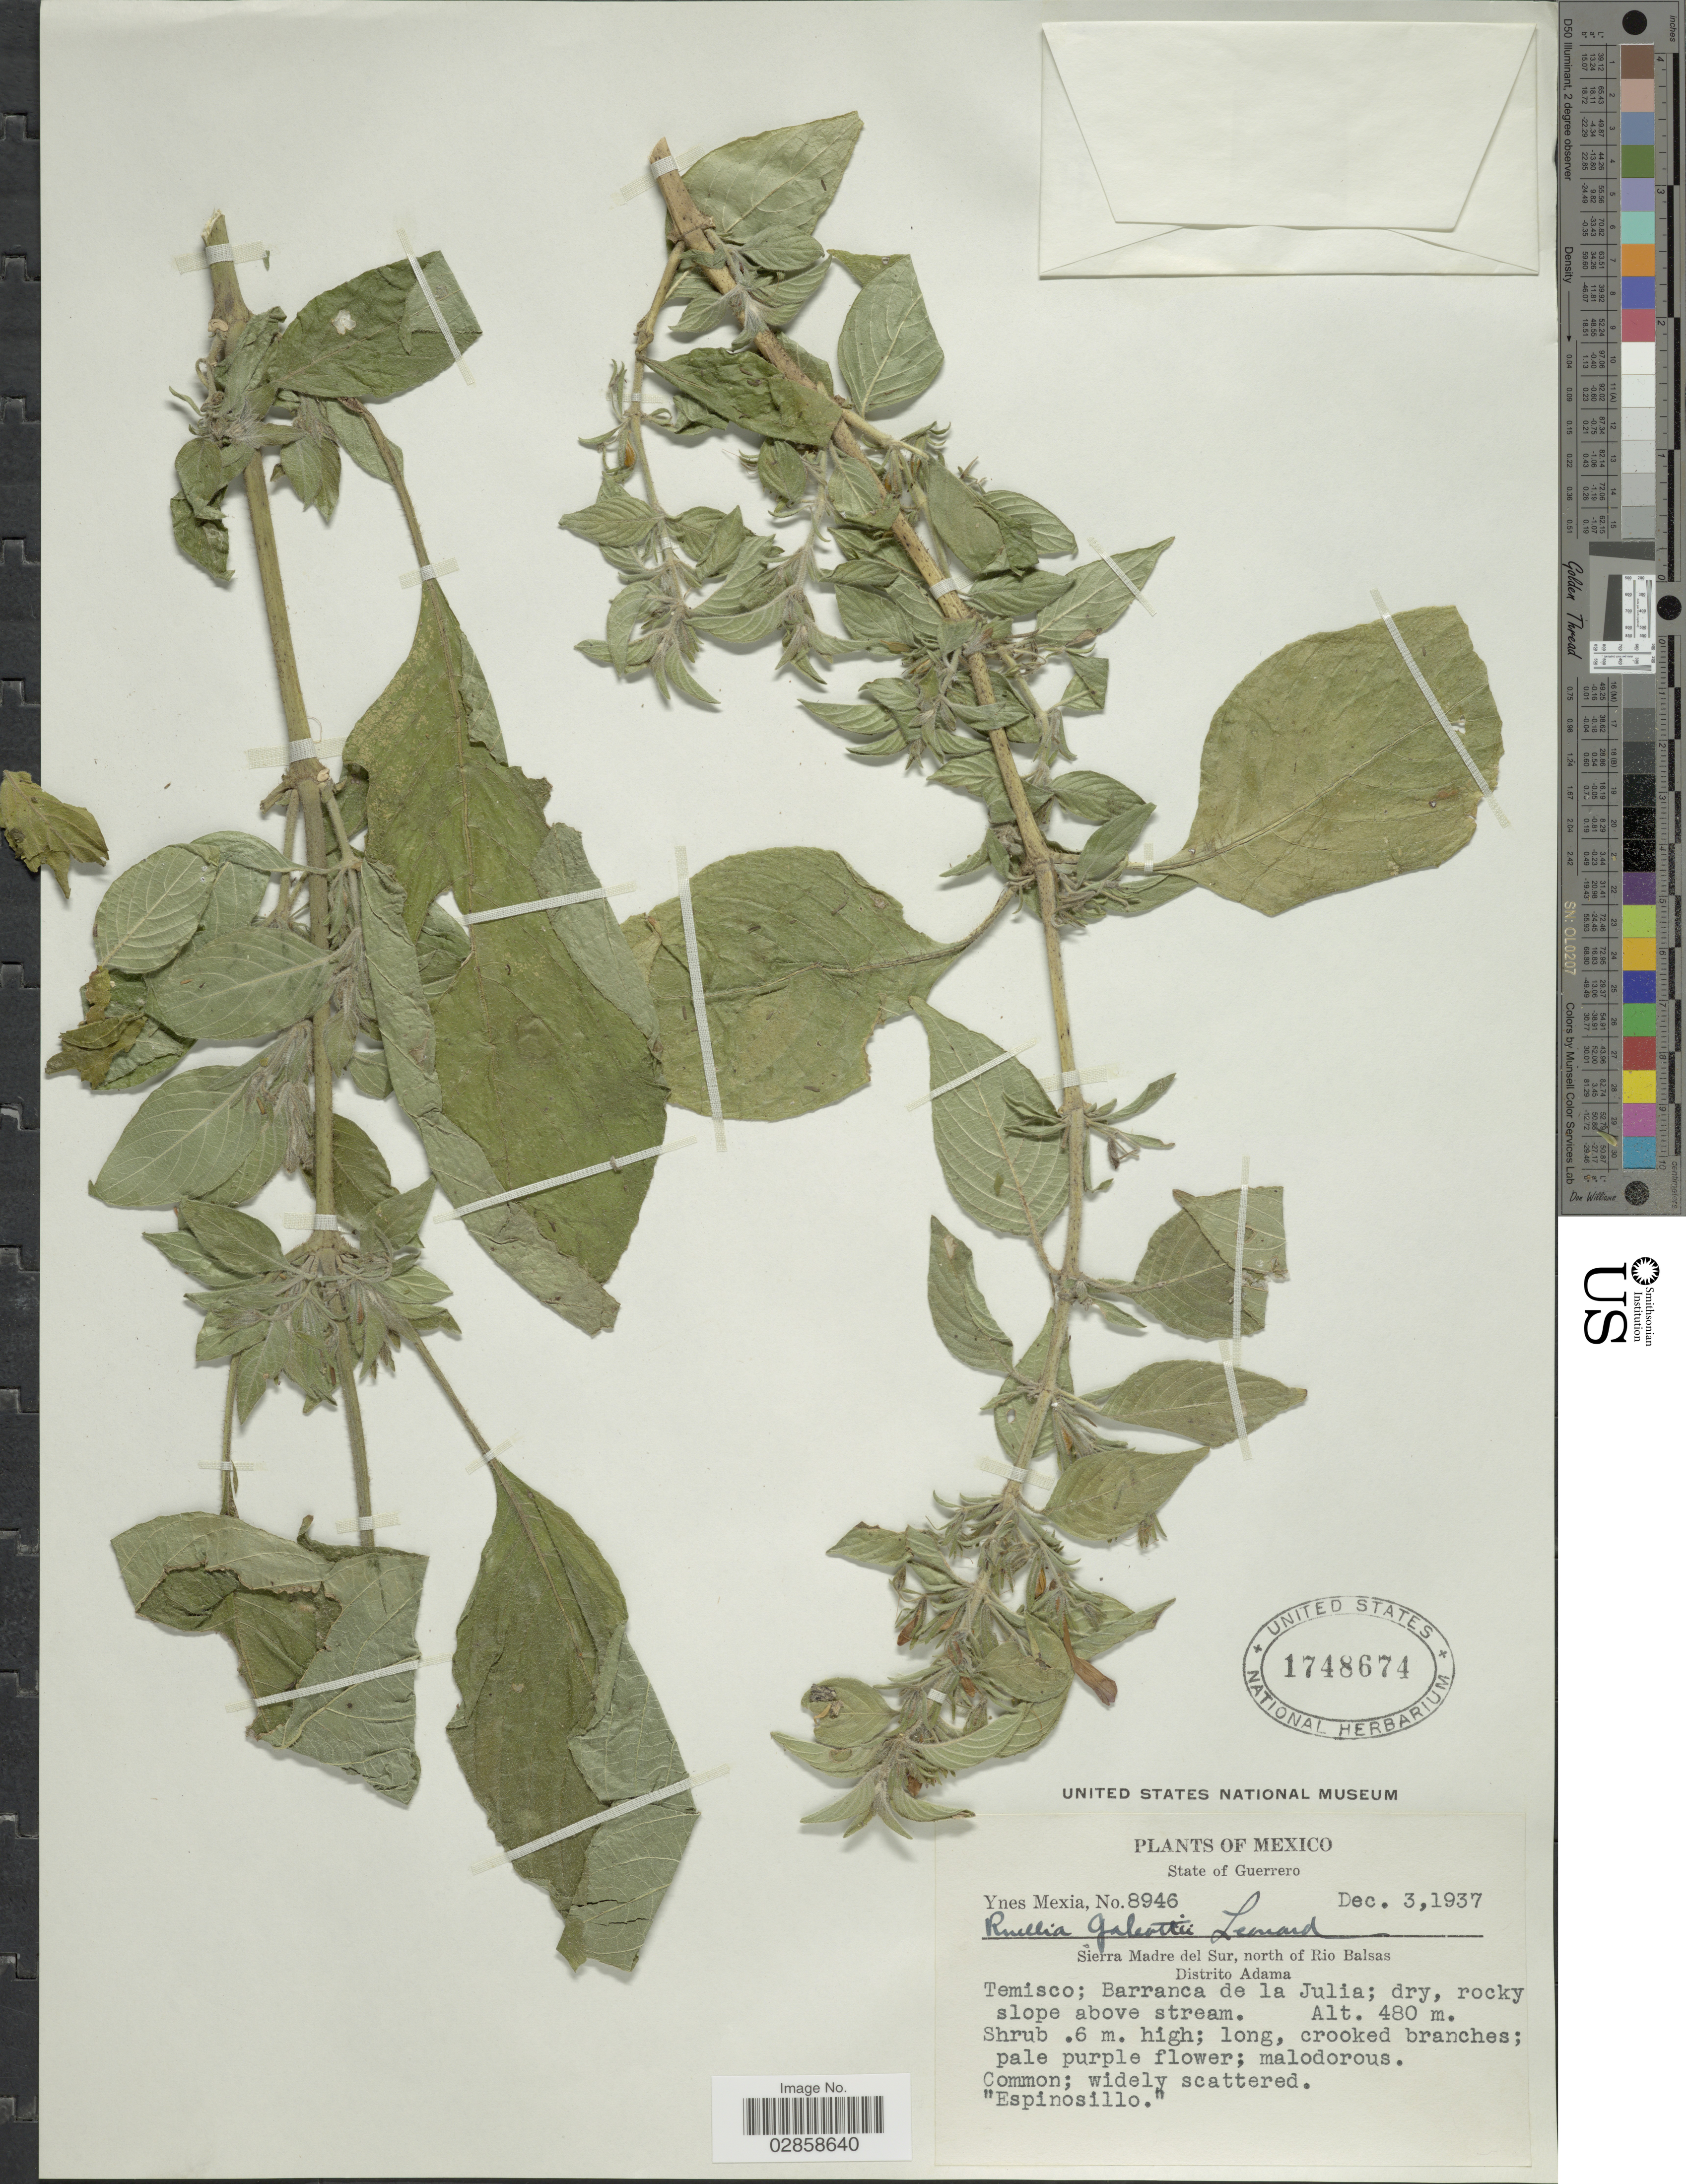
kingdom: Plantae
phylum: Tracheophyta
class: Magnoliopsida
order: Lamiales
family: Acanthaceae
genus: Ruellia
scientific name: Ruellia inundata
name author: Kunth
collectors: Y. Mexia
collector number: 8946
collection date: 1937-12-03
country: Mexico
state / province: Guerrero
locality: Sierra Madre del Sur, north of Rio Balsas, Distrito Adama. Temisco; Barranca de la Julia.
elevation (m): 480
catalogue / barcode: US 1748674